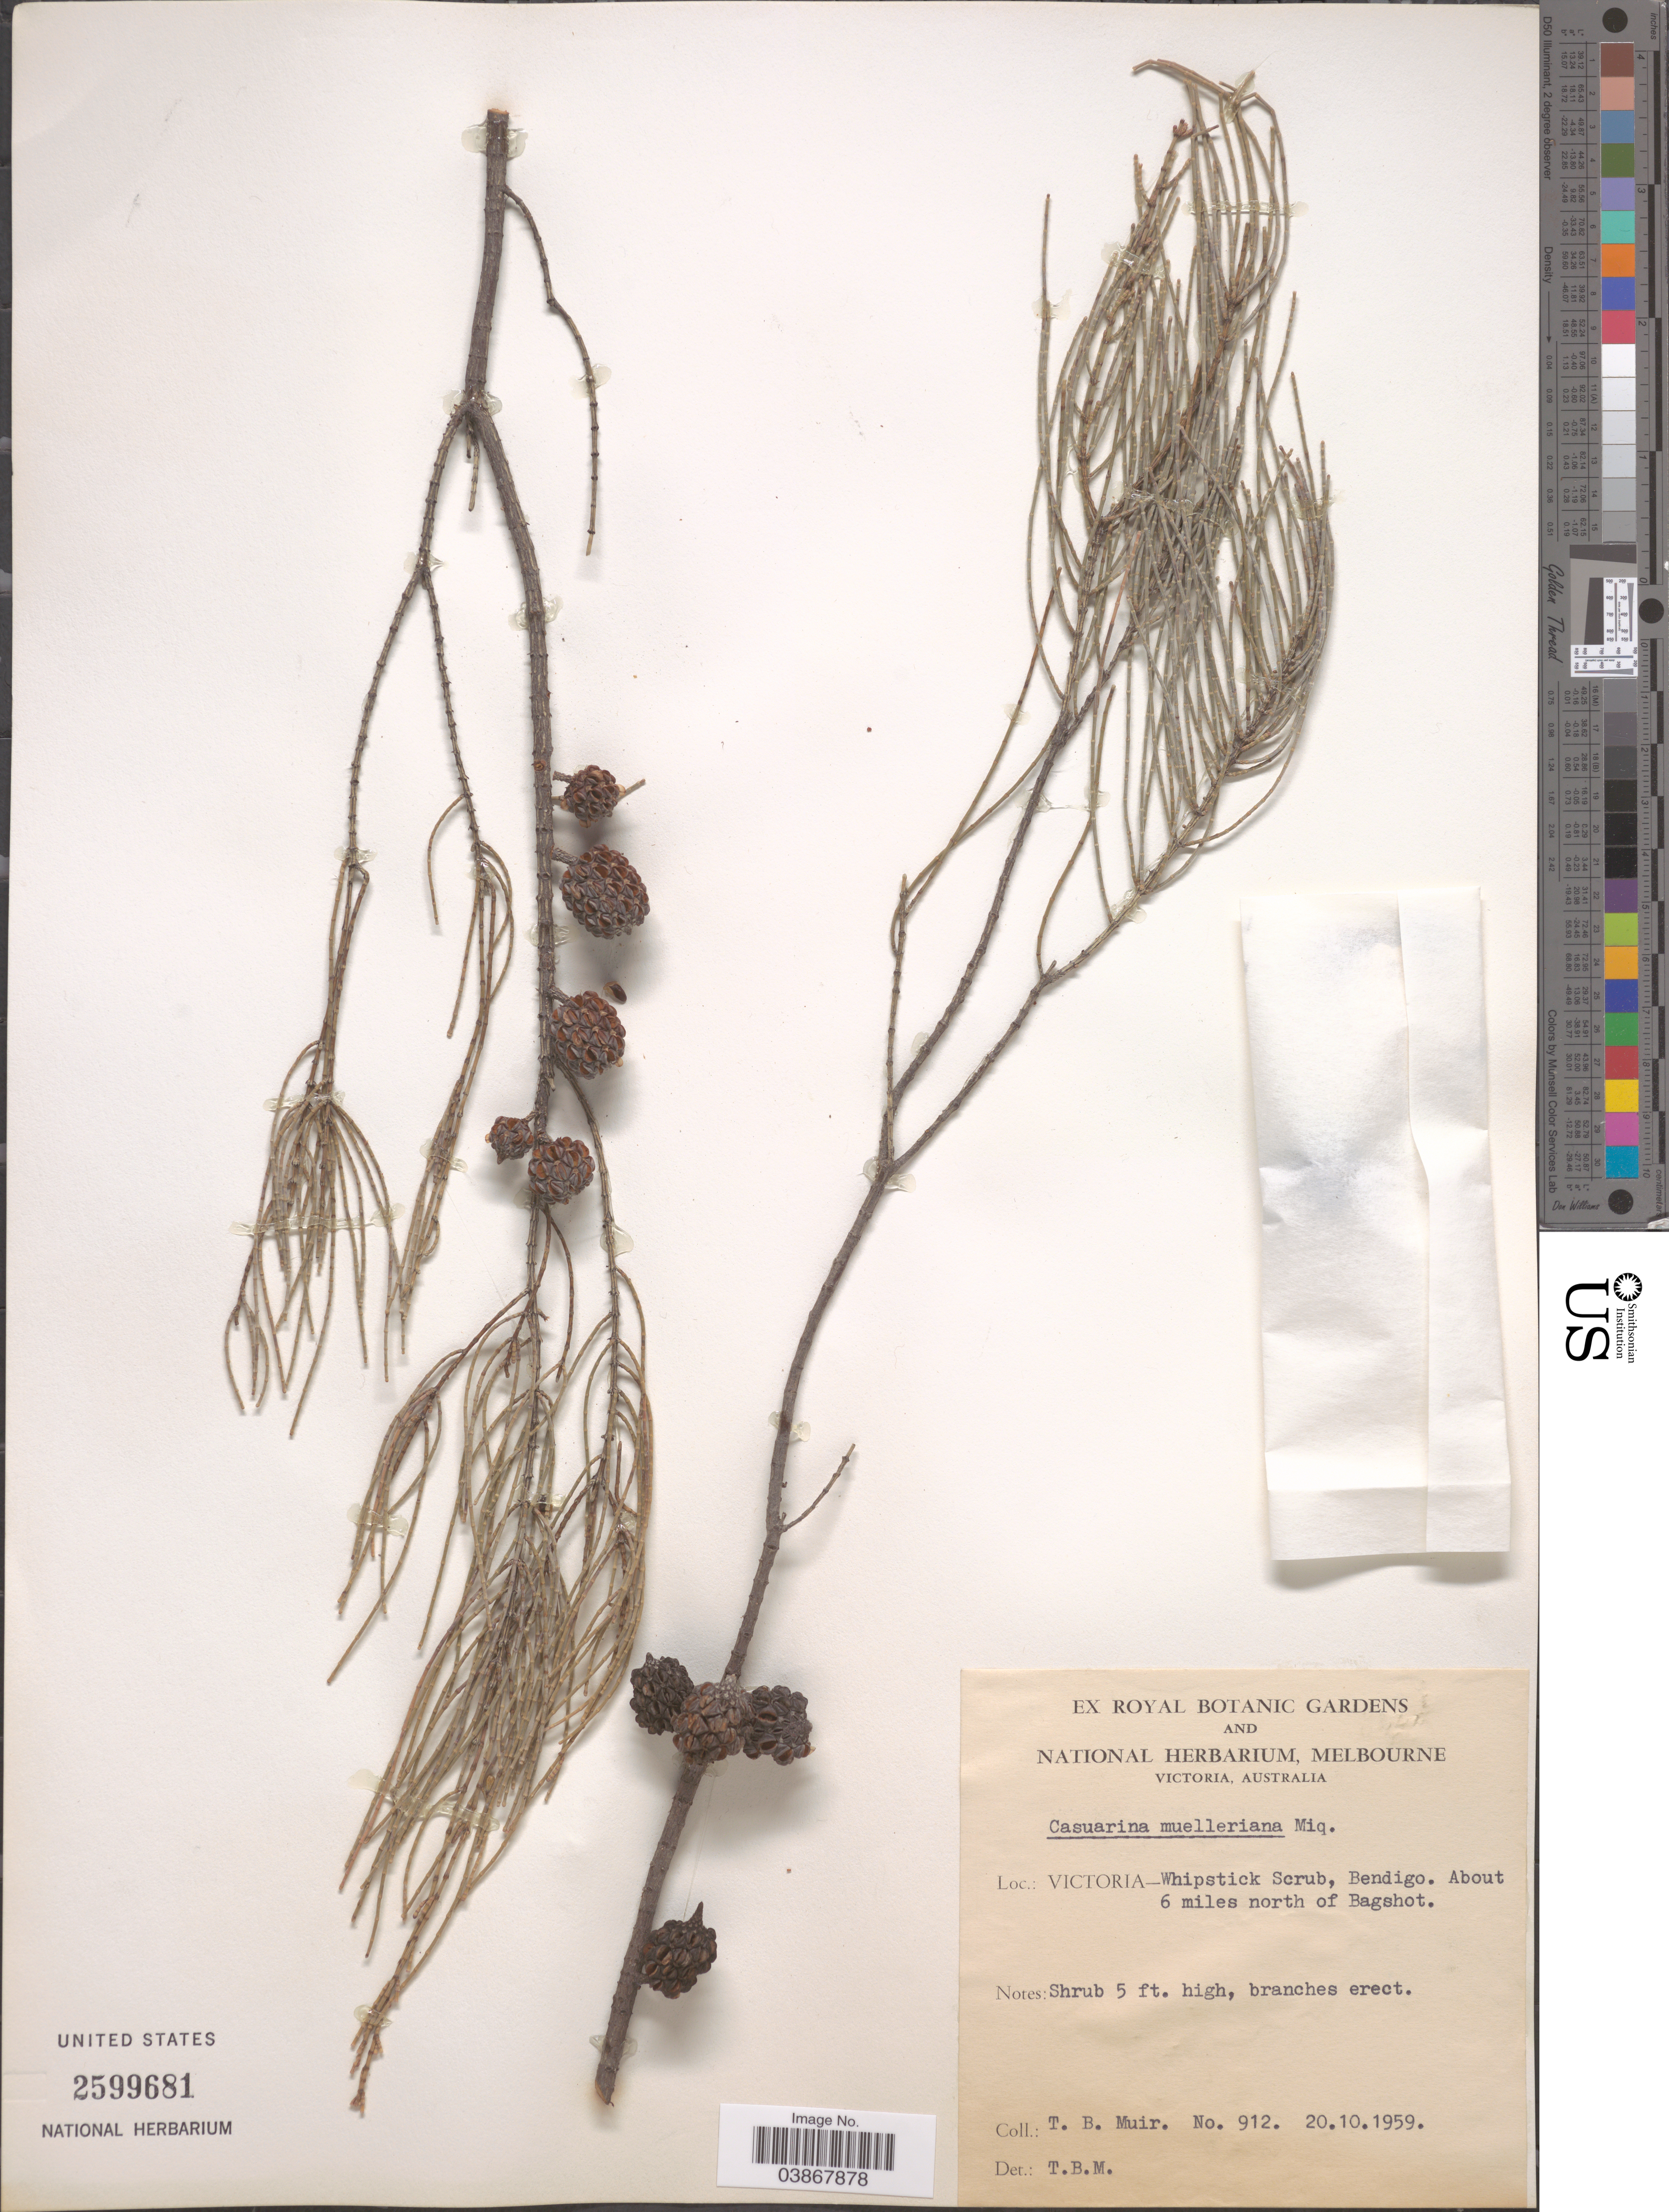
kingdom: Plantae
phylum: Tracheophyta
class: Magnoliopsida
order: Fagales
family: Casuarinaceae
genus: Casuarina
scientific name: Casuarina muelleriana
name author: Miq.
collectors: T. Muir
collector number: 912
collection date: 1959-10-20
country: Australia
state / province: Victoria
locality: Whipstick Scrub, Bendigo. About 6 miles north of Bagshot.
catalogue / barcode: US 2599681